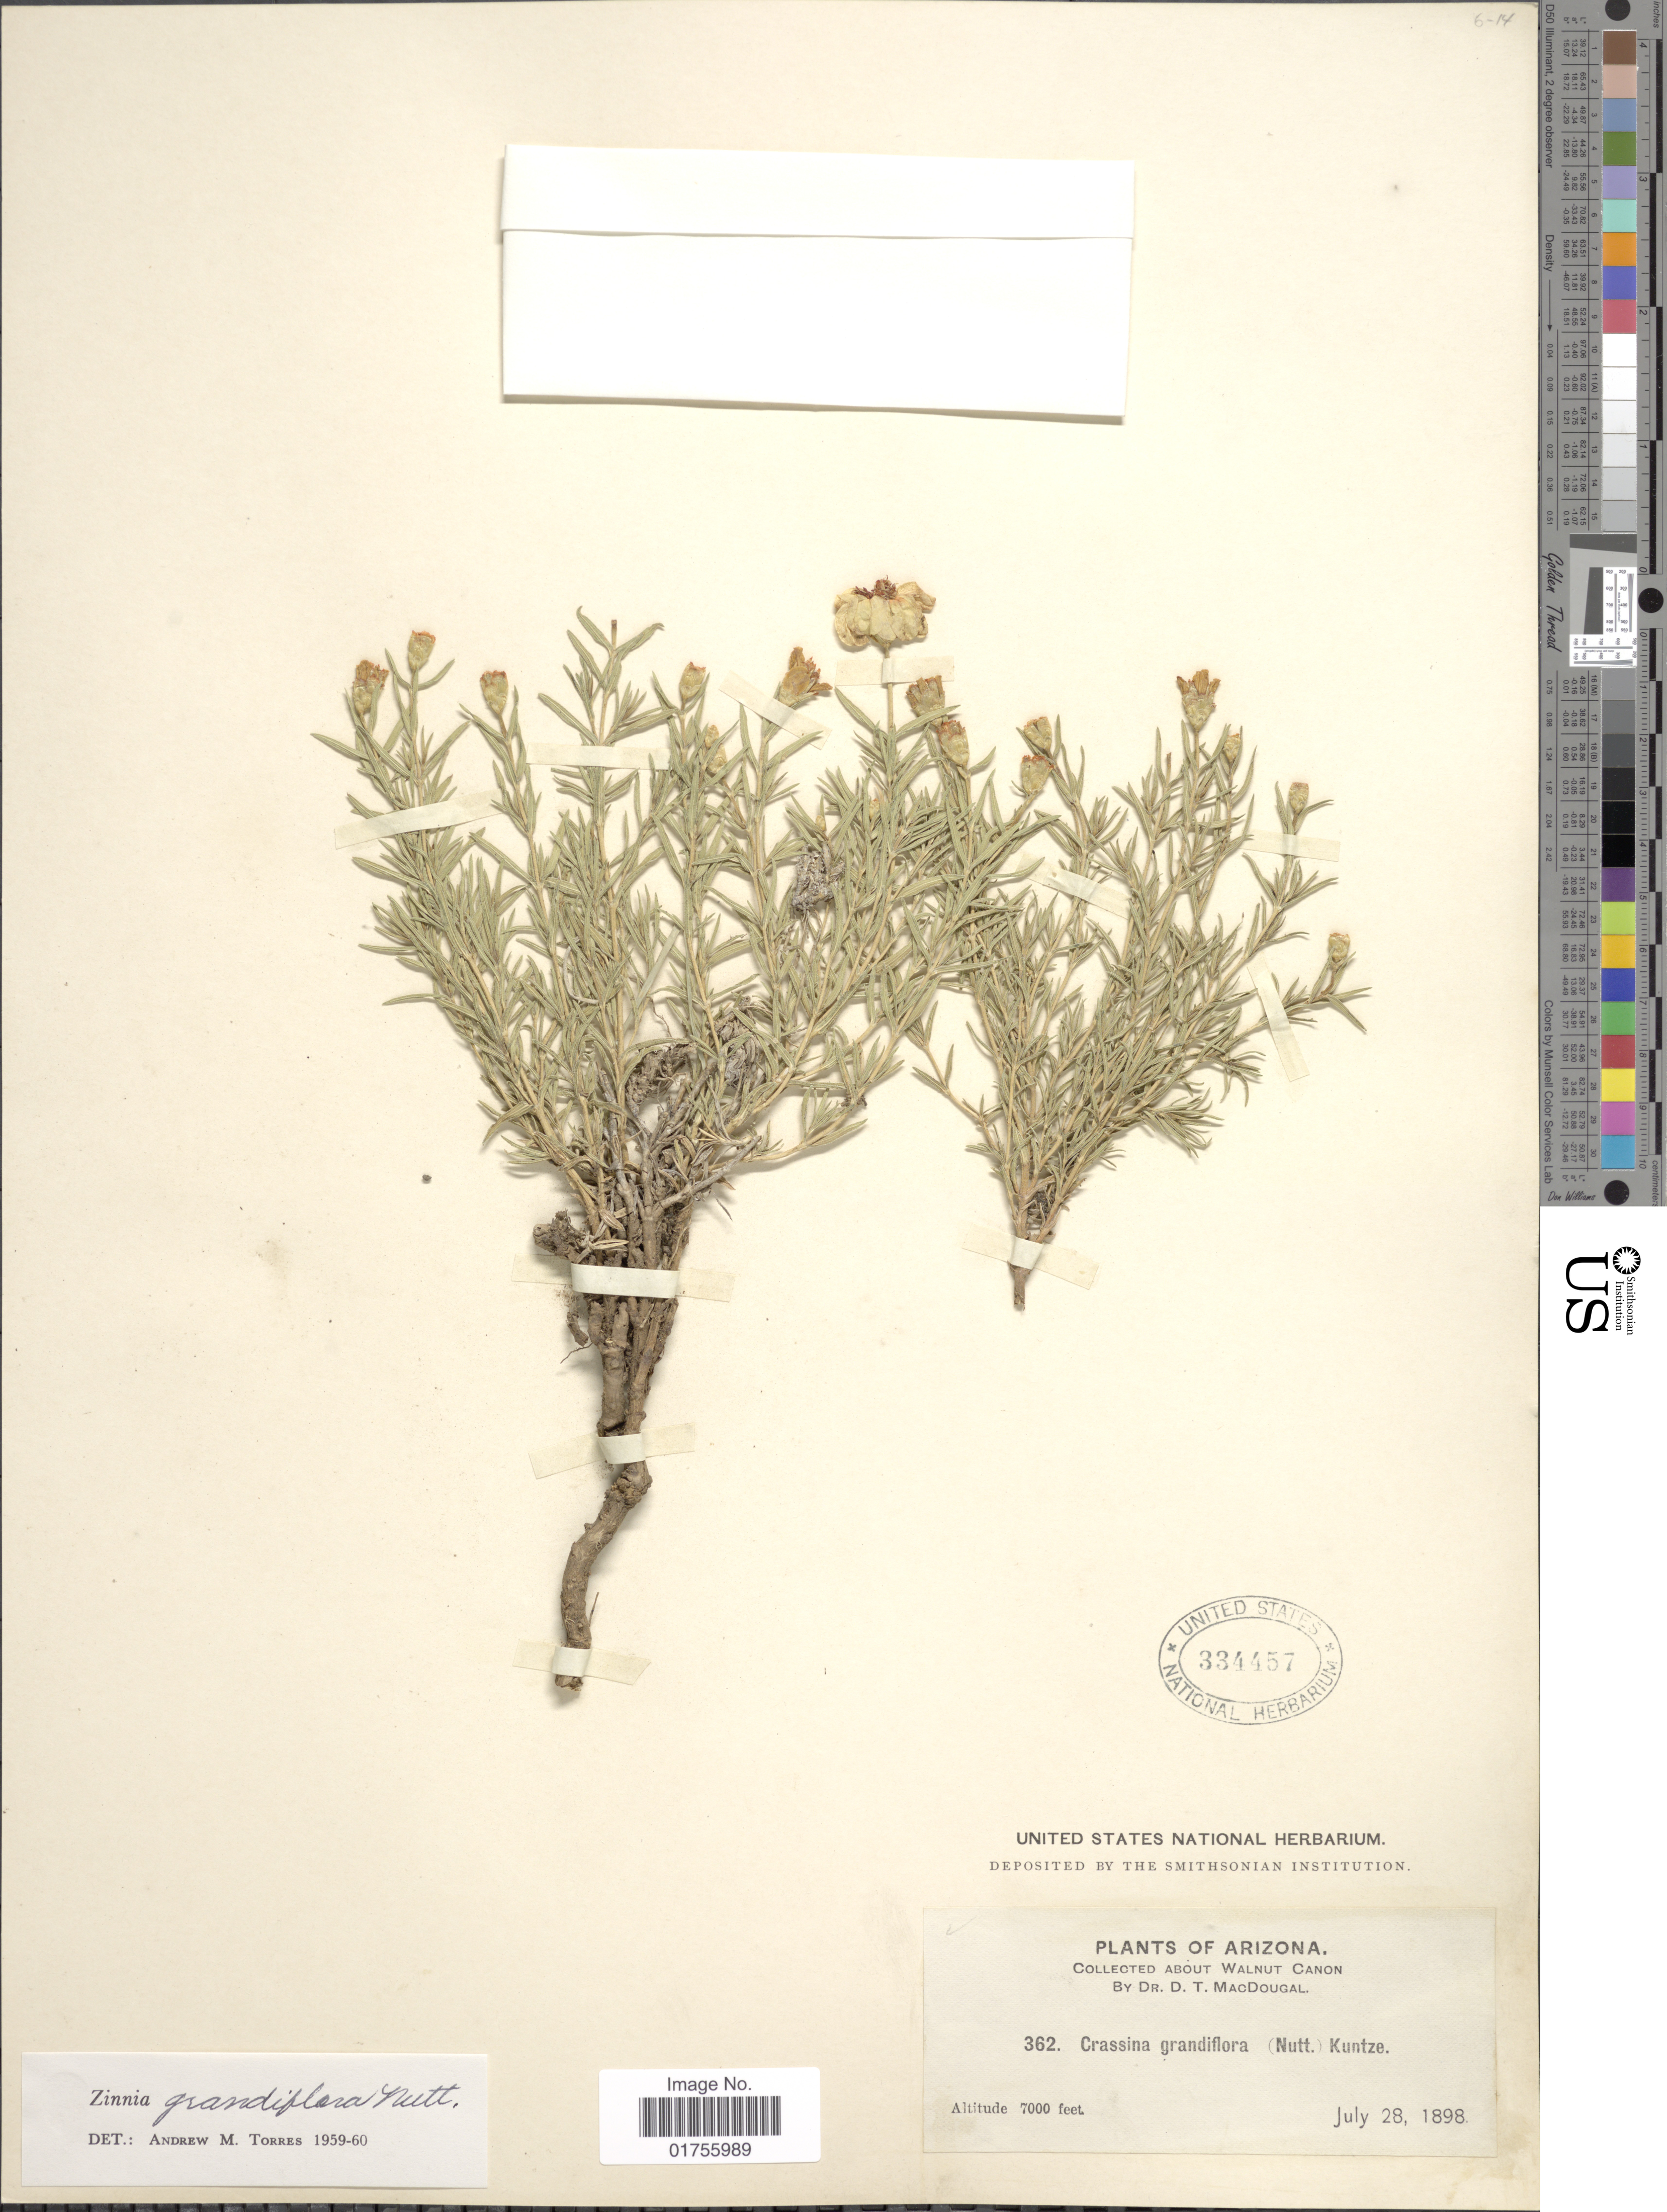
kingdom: Plantae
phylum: Tracheophyta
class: Magnoliopsida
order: Asterales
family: Asteraceae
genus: Zinnia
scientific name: Zinnia grandiflora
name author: Nutt.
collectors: D. T. MacDougal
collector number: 362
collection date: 1898-07-28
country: United States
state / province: Arizona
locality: About Walnut Canon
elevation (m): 2134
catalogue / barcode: US 334457